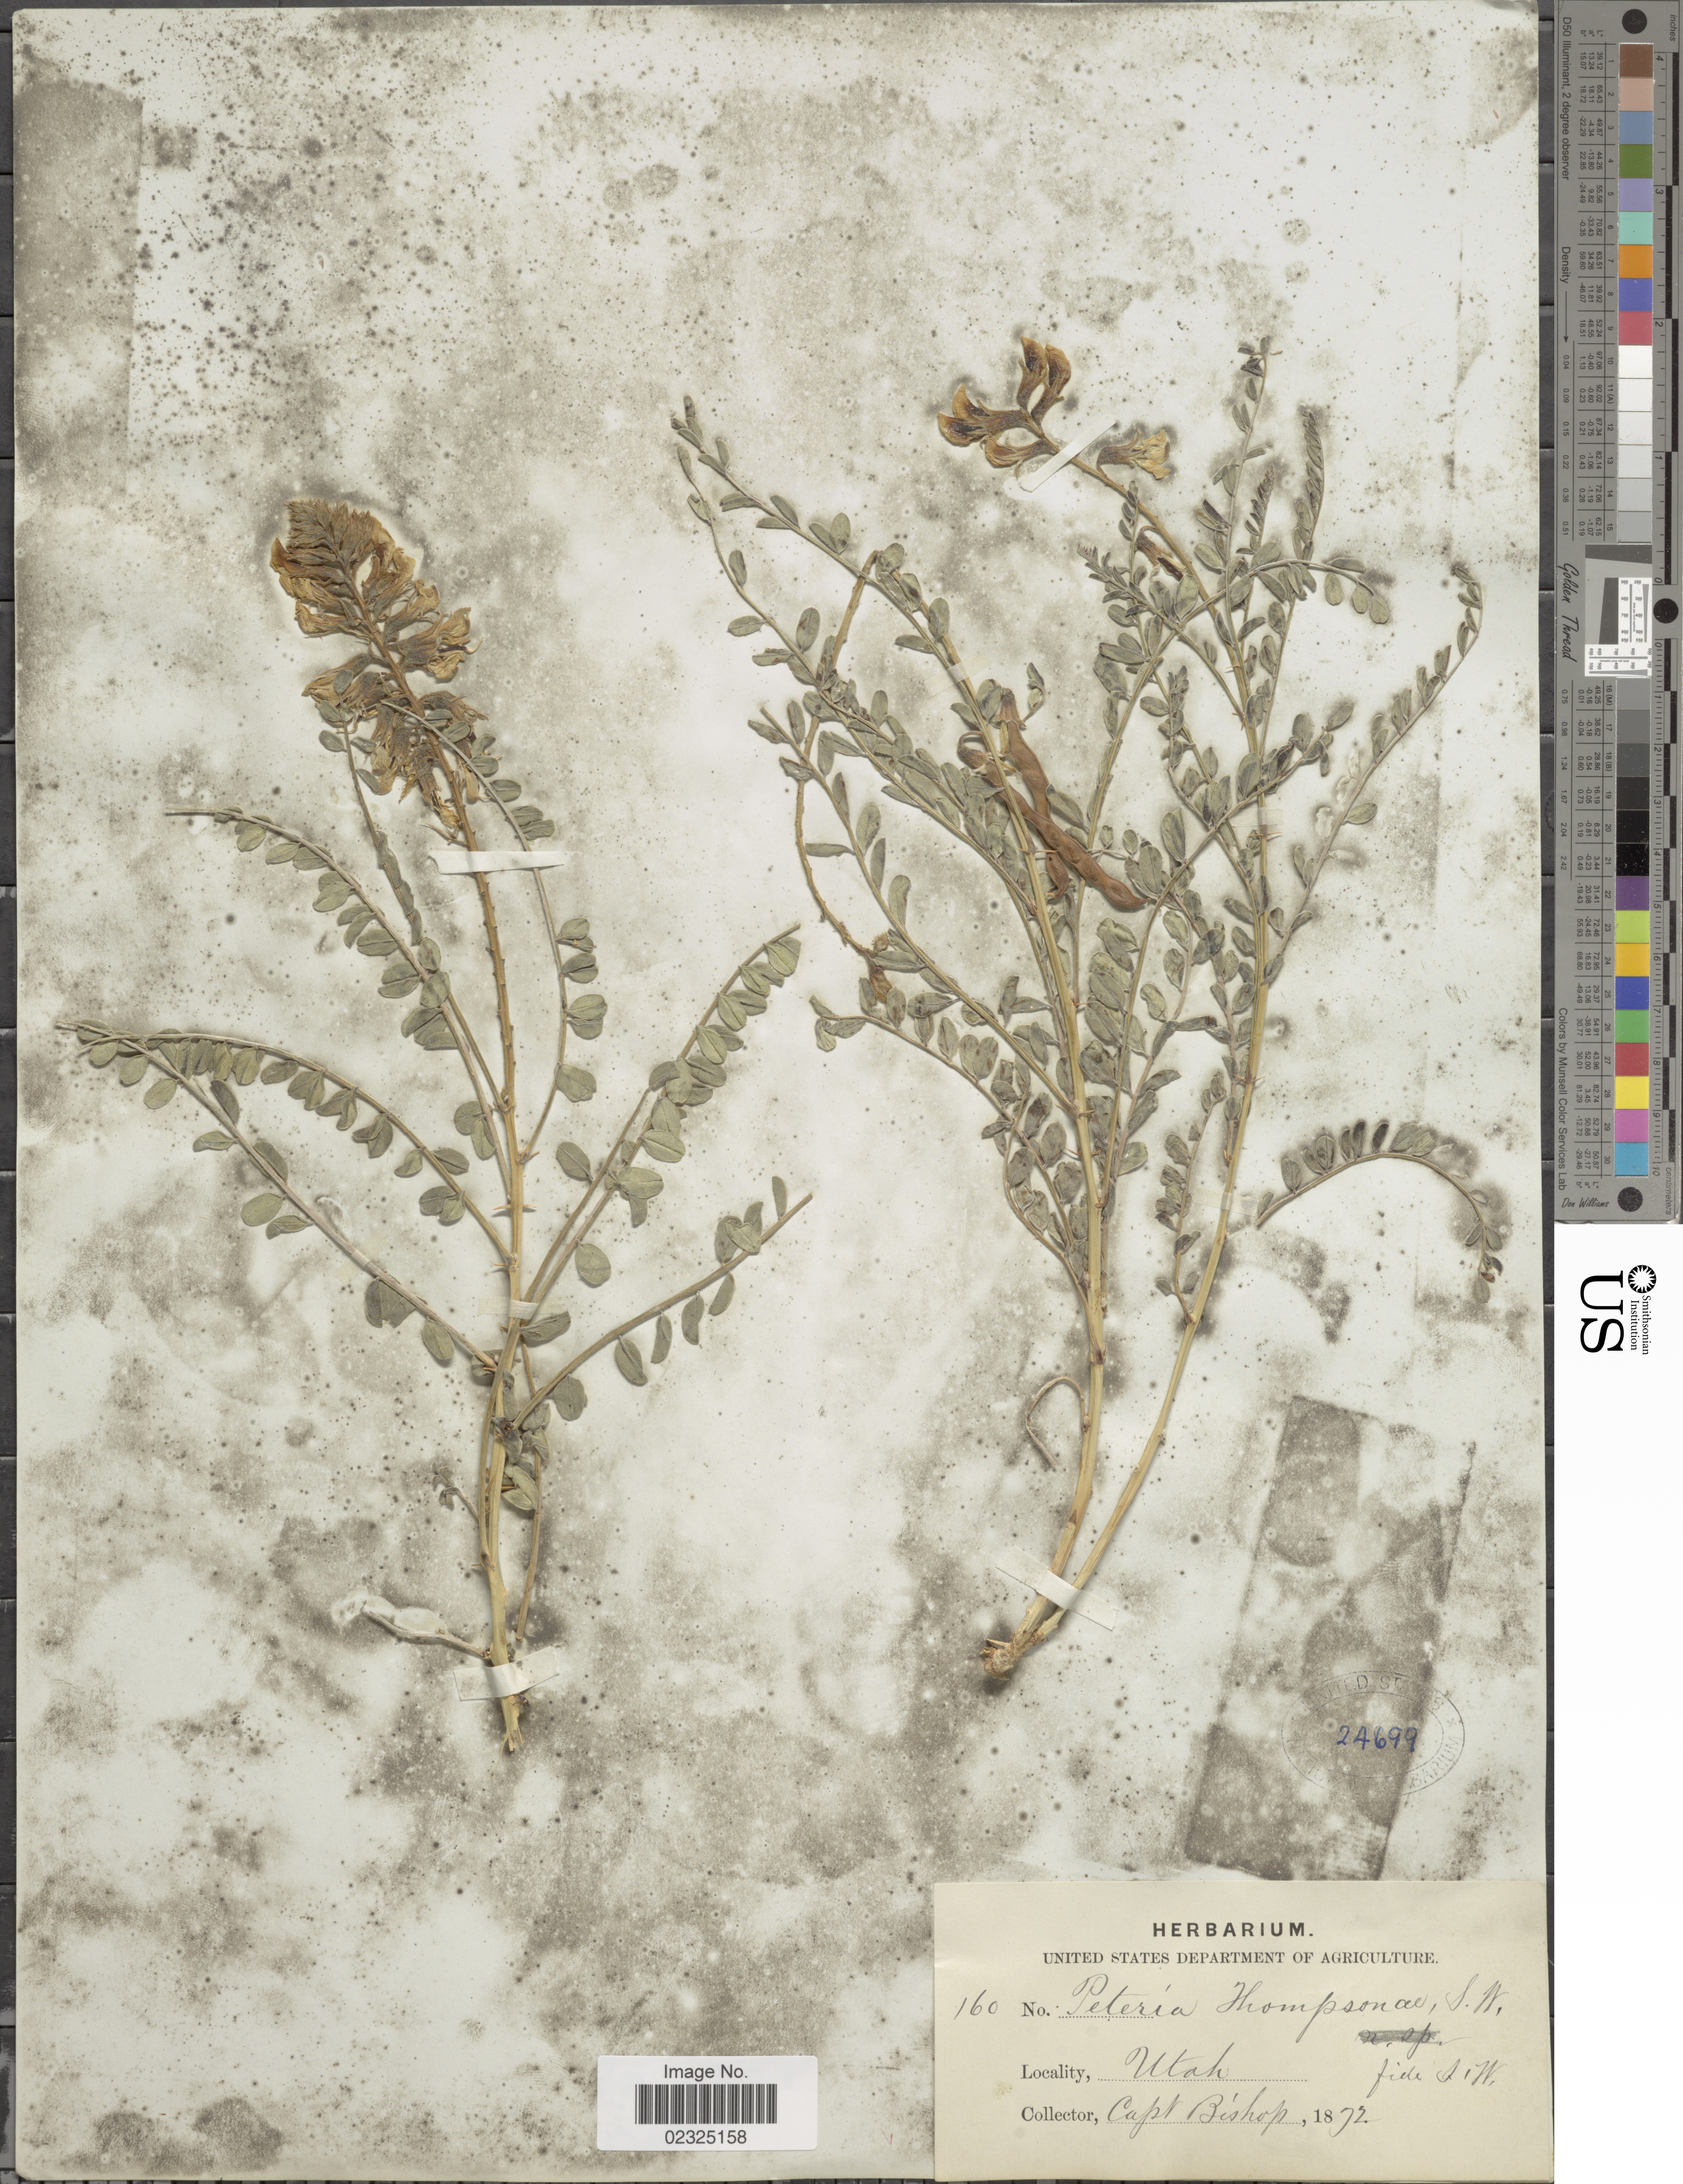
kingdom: Plantae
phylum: Tracheophyta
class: Magnoliopsida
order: Fabales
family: Fabaceae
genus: Peteria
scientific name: Peteria thompsonae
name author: S. Watson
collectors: F. M. Bishop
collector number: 160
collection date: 1872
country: United States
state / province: Utah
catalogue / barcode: US 24699